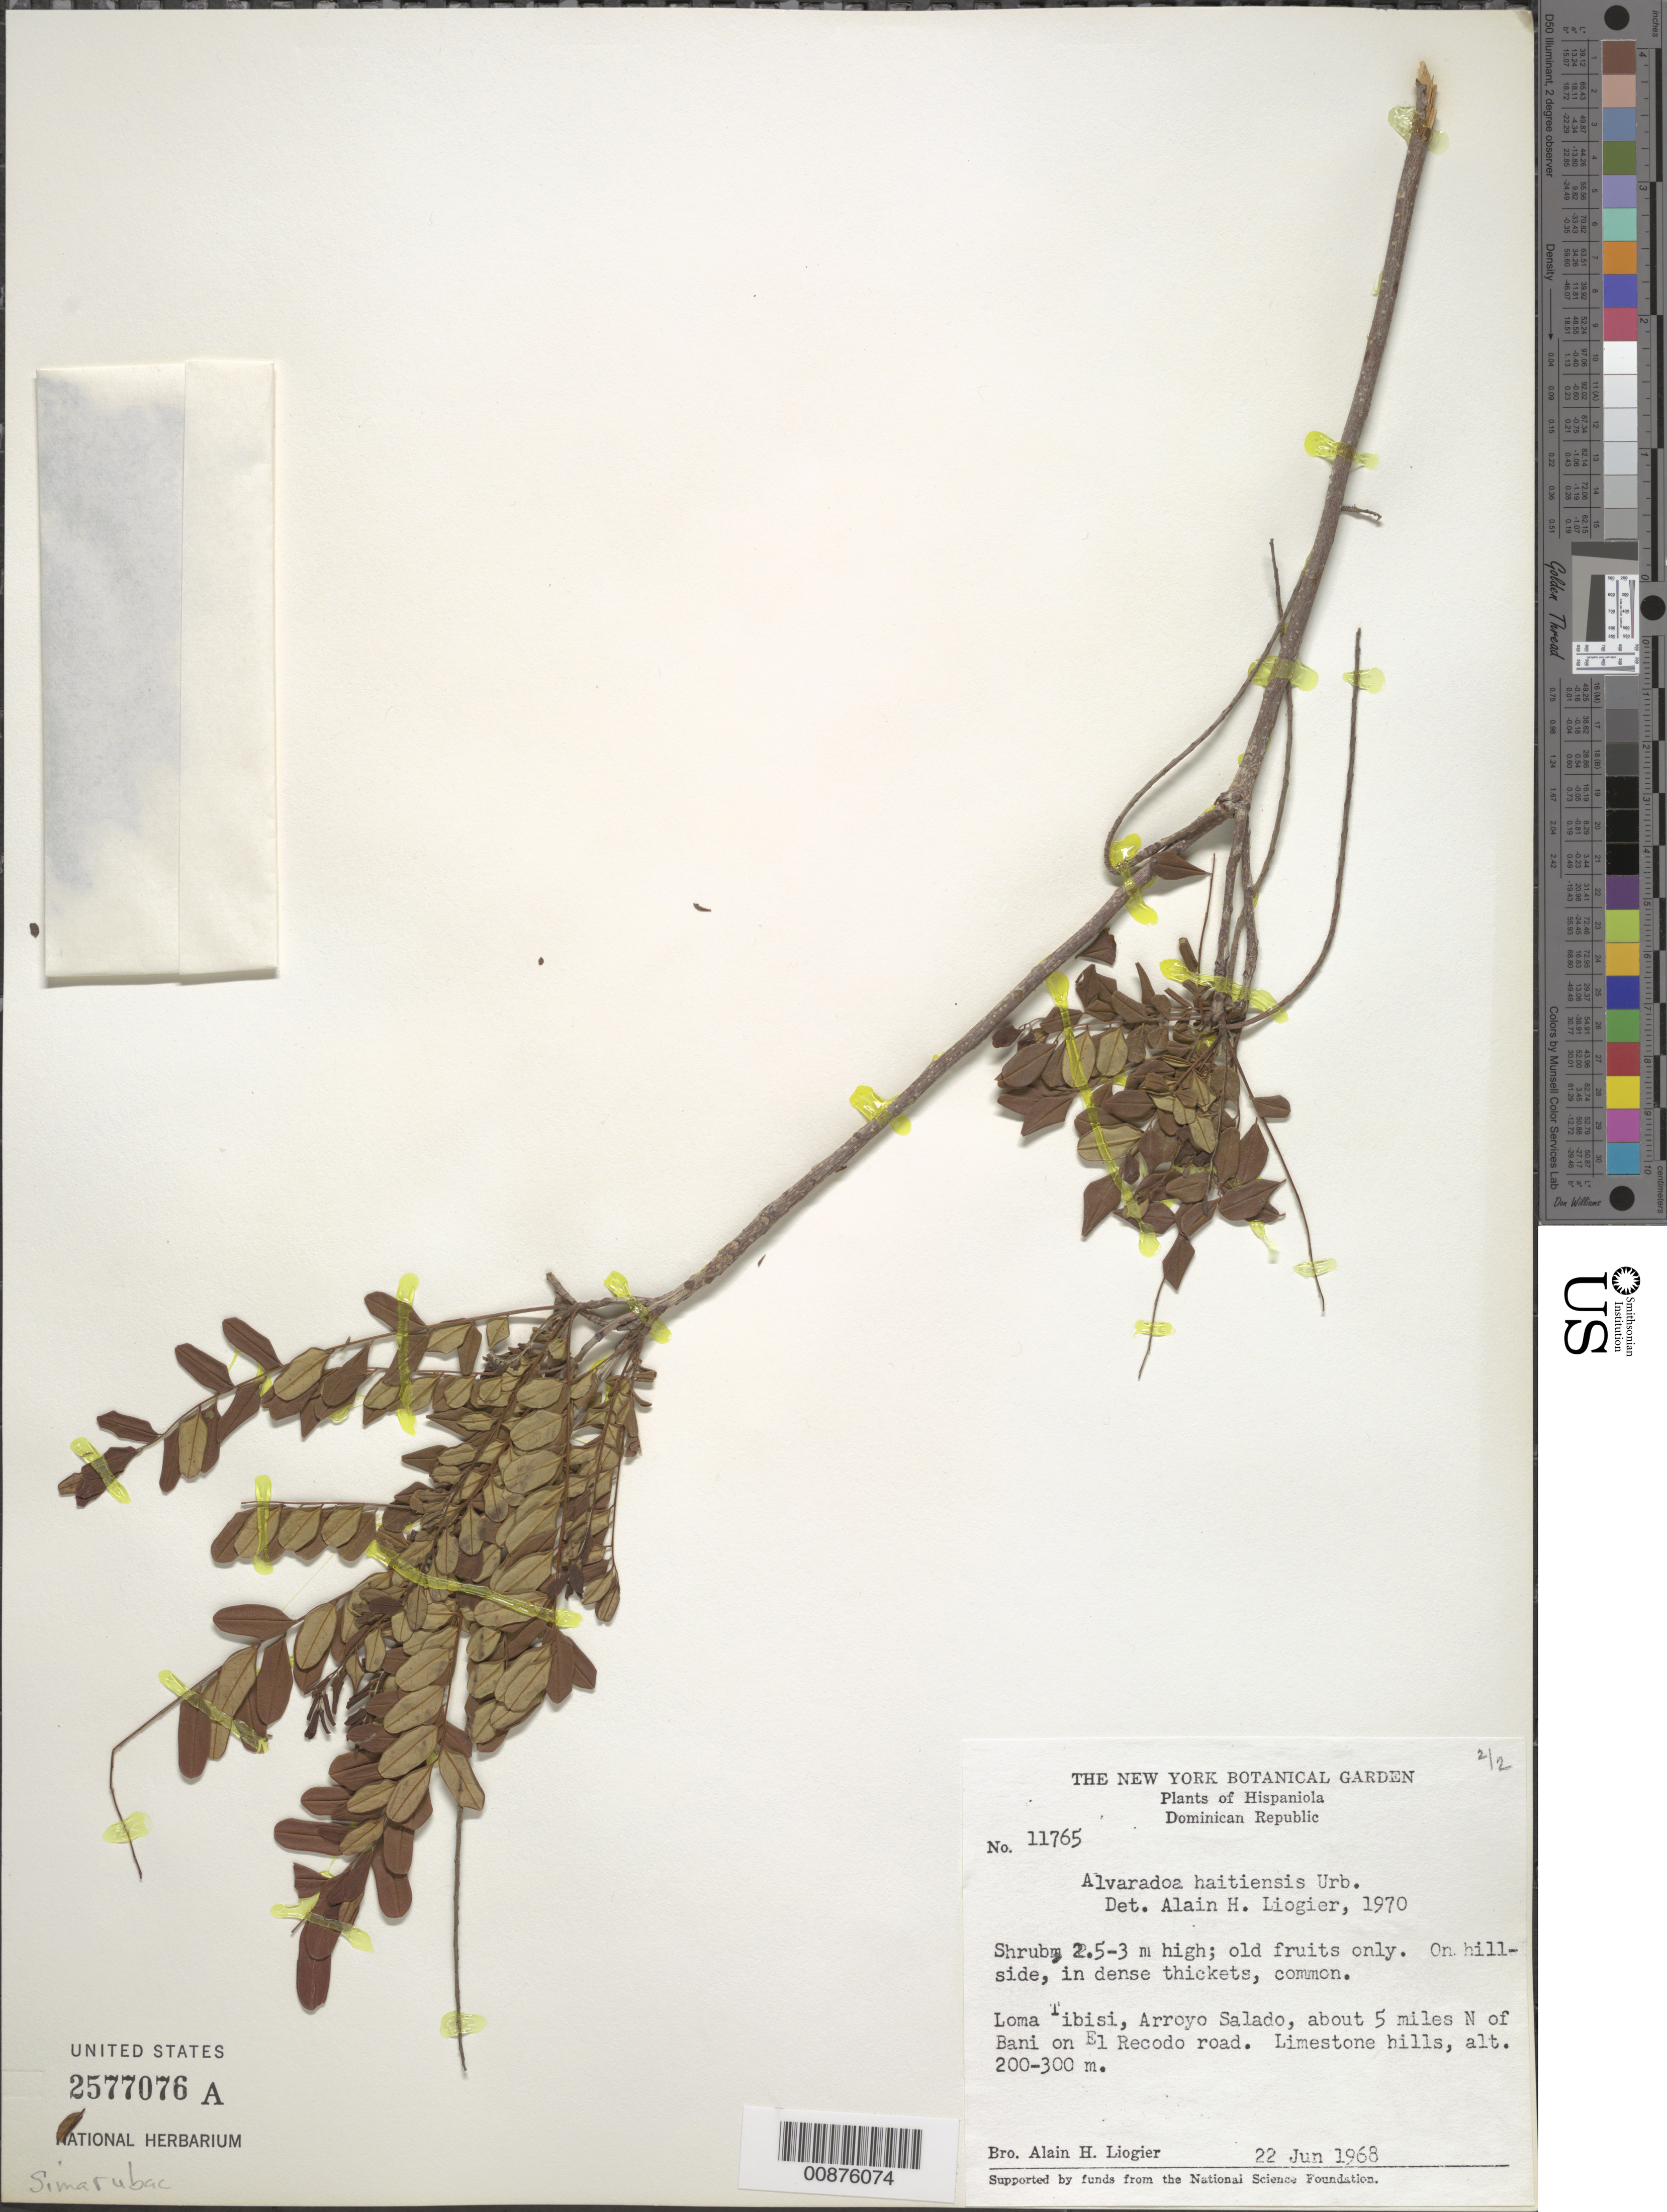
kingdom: Plantae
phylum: Tracheophyta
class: Magnoliopsida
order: Picramniales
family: Picramniaceae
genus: Alvaradoa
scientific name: Alvaradoa haitiensis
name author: Urb.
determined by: Liogier, Alain H.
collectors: A. H. Liogier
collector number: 11765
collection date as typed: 22 Jun 1968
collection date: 1968-06-22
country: Dominican Republic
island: Hispaniola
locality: Loma Tibisí, Arroyo Salado, about 5 miles N of Baní, on El Recodo road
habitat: In dense thickets on hillside on limestone hills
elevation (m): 200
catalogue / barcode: US 2577076